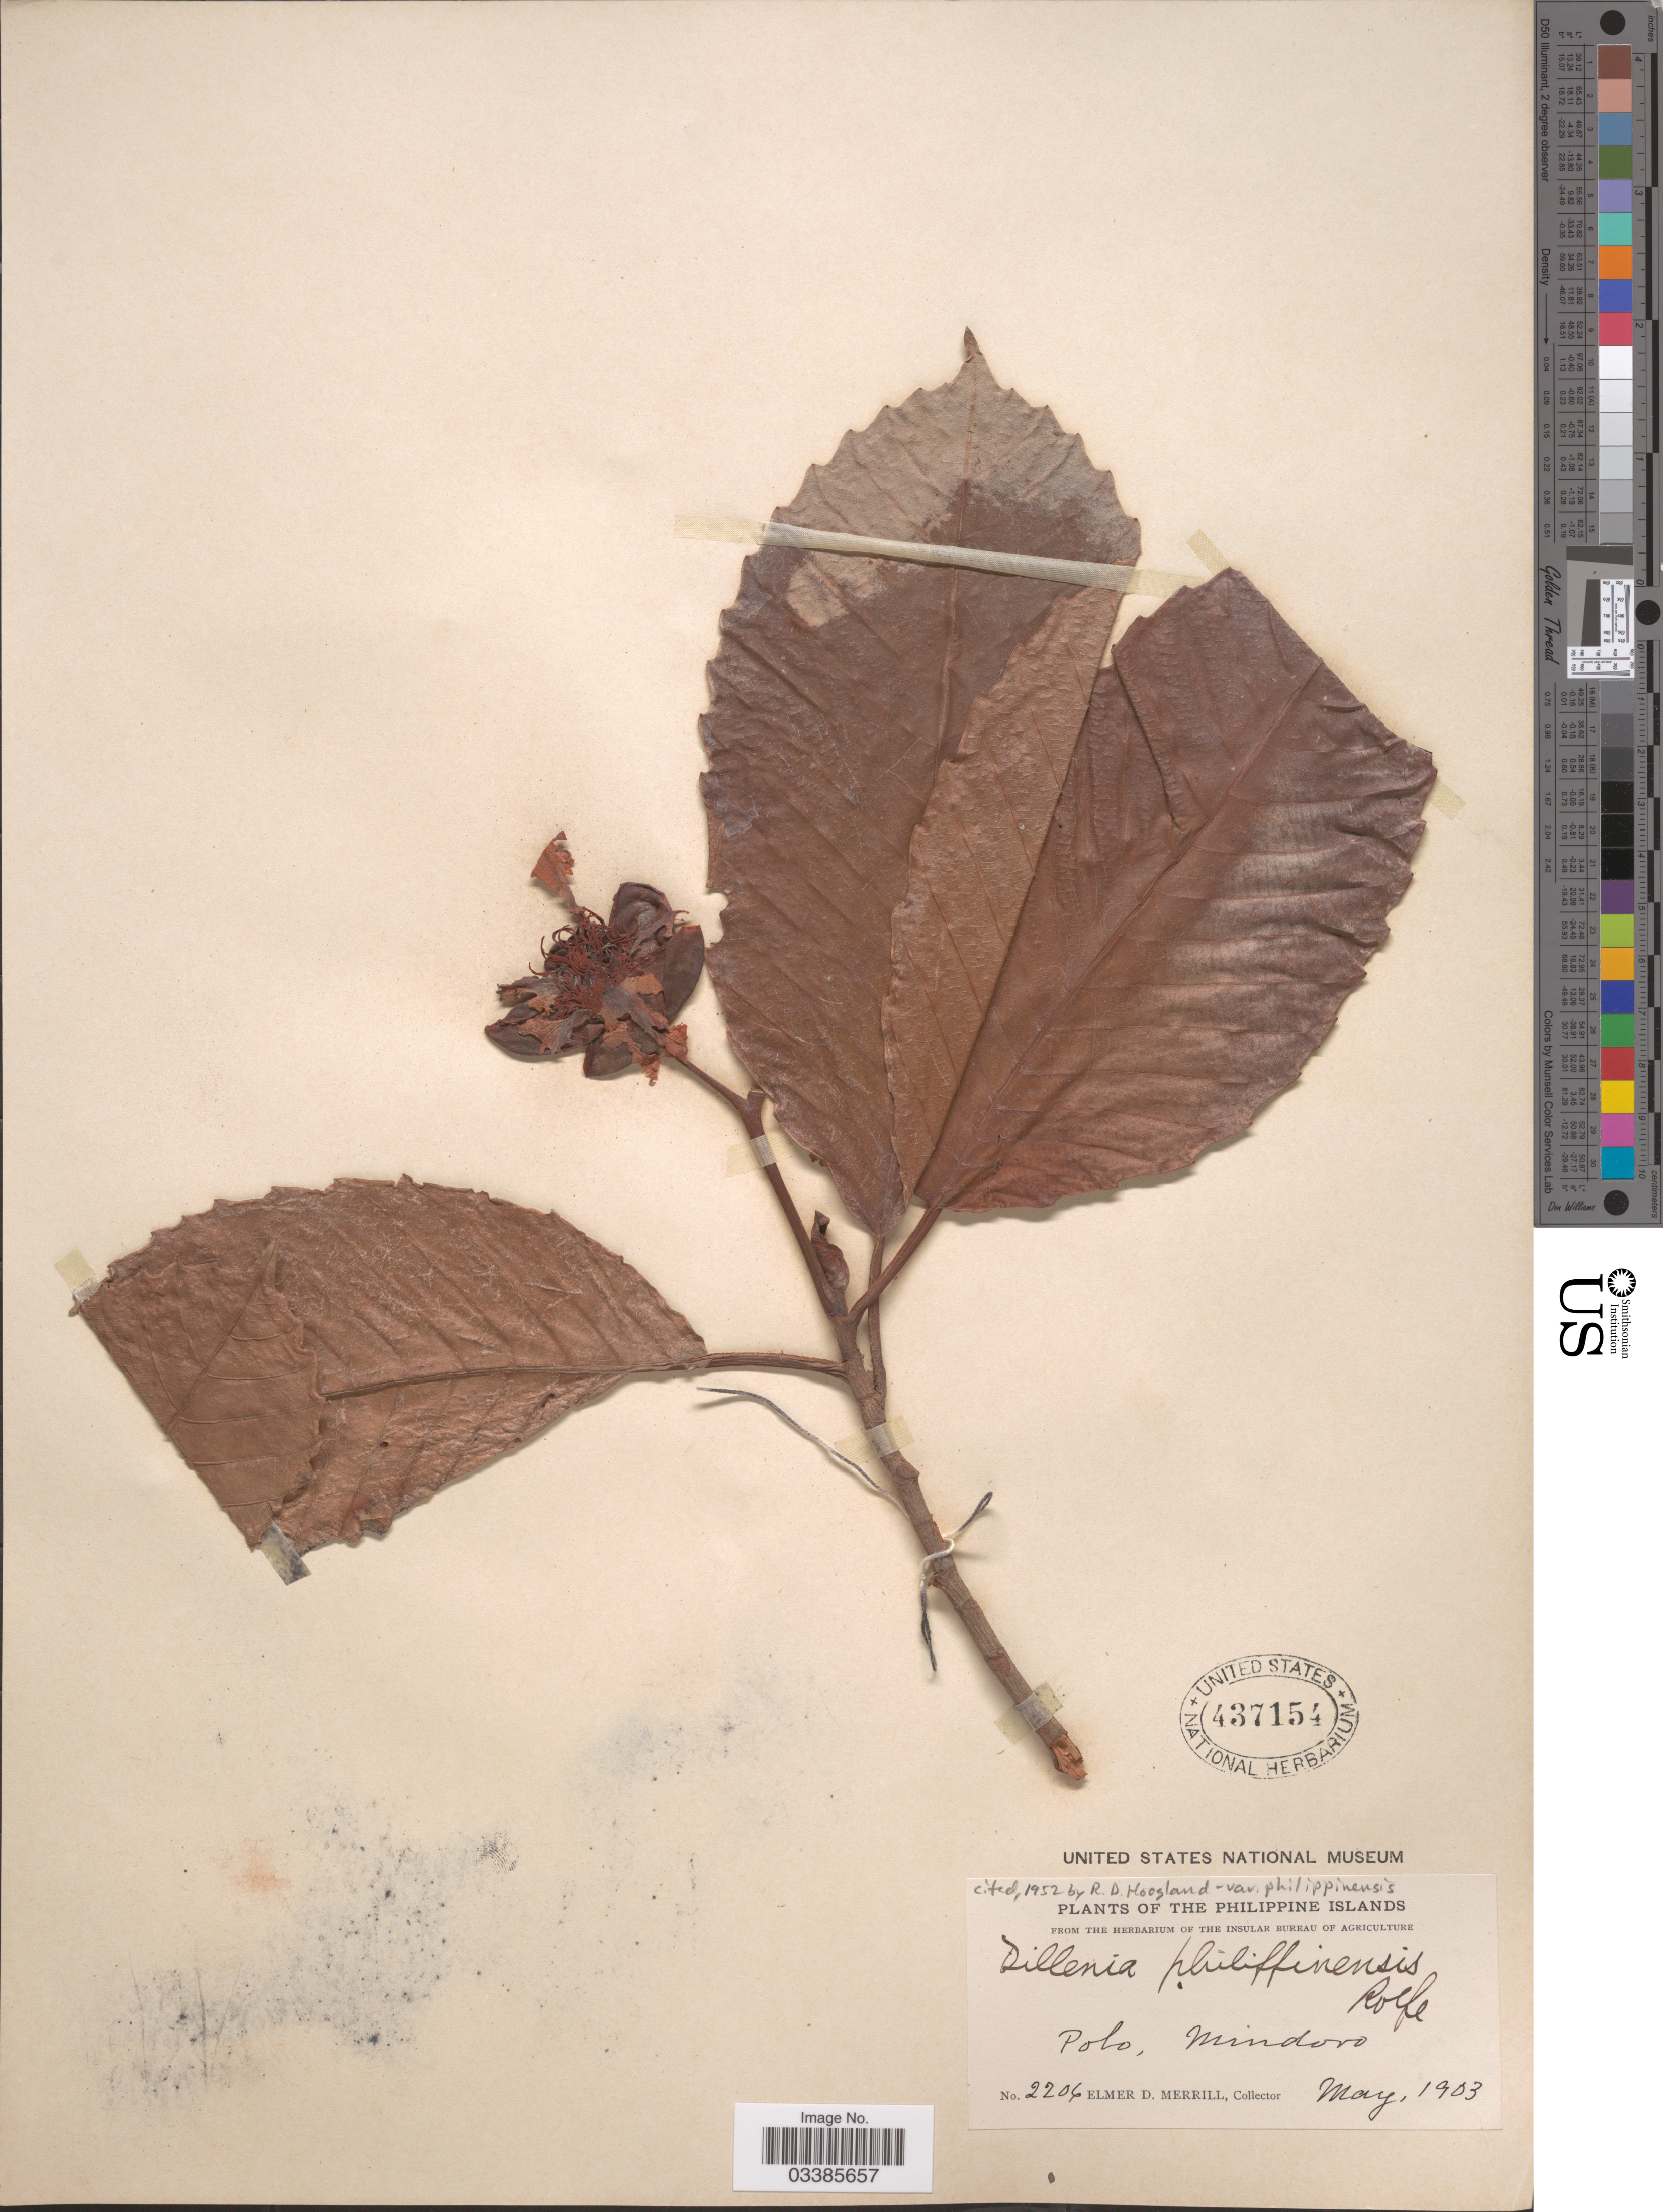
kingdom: Plantae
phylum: Tracheophyta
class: Magnoliopsida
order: Dilleniales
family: Dilleniaceae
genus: Dillenia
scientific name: Dillenia philippinensis var. philippinensis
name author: Rolfe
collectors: E. D. Merrill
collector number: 2206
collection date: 1903-05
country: Philippines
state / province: Mimaropa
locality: Polo, Mindoro.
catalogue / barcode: US 437154